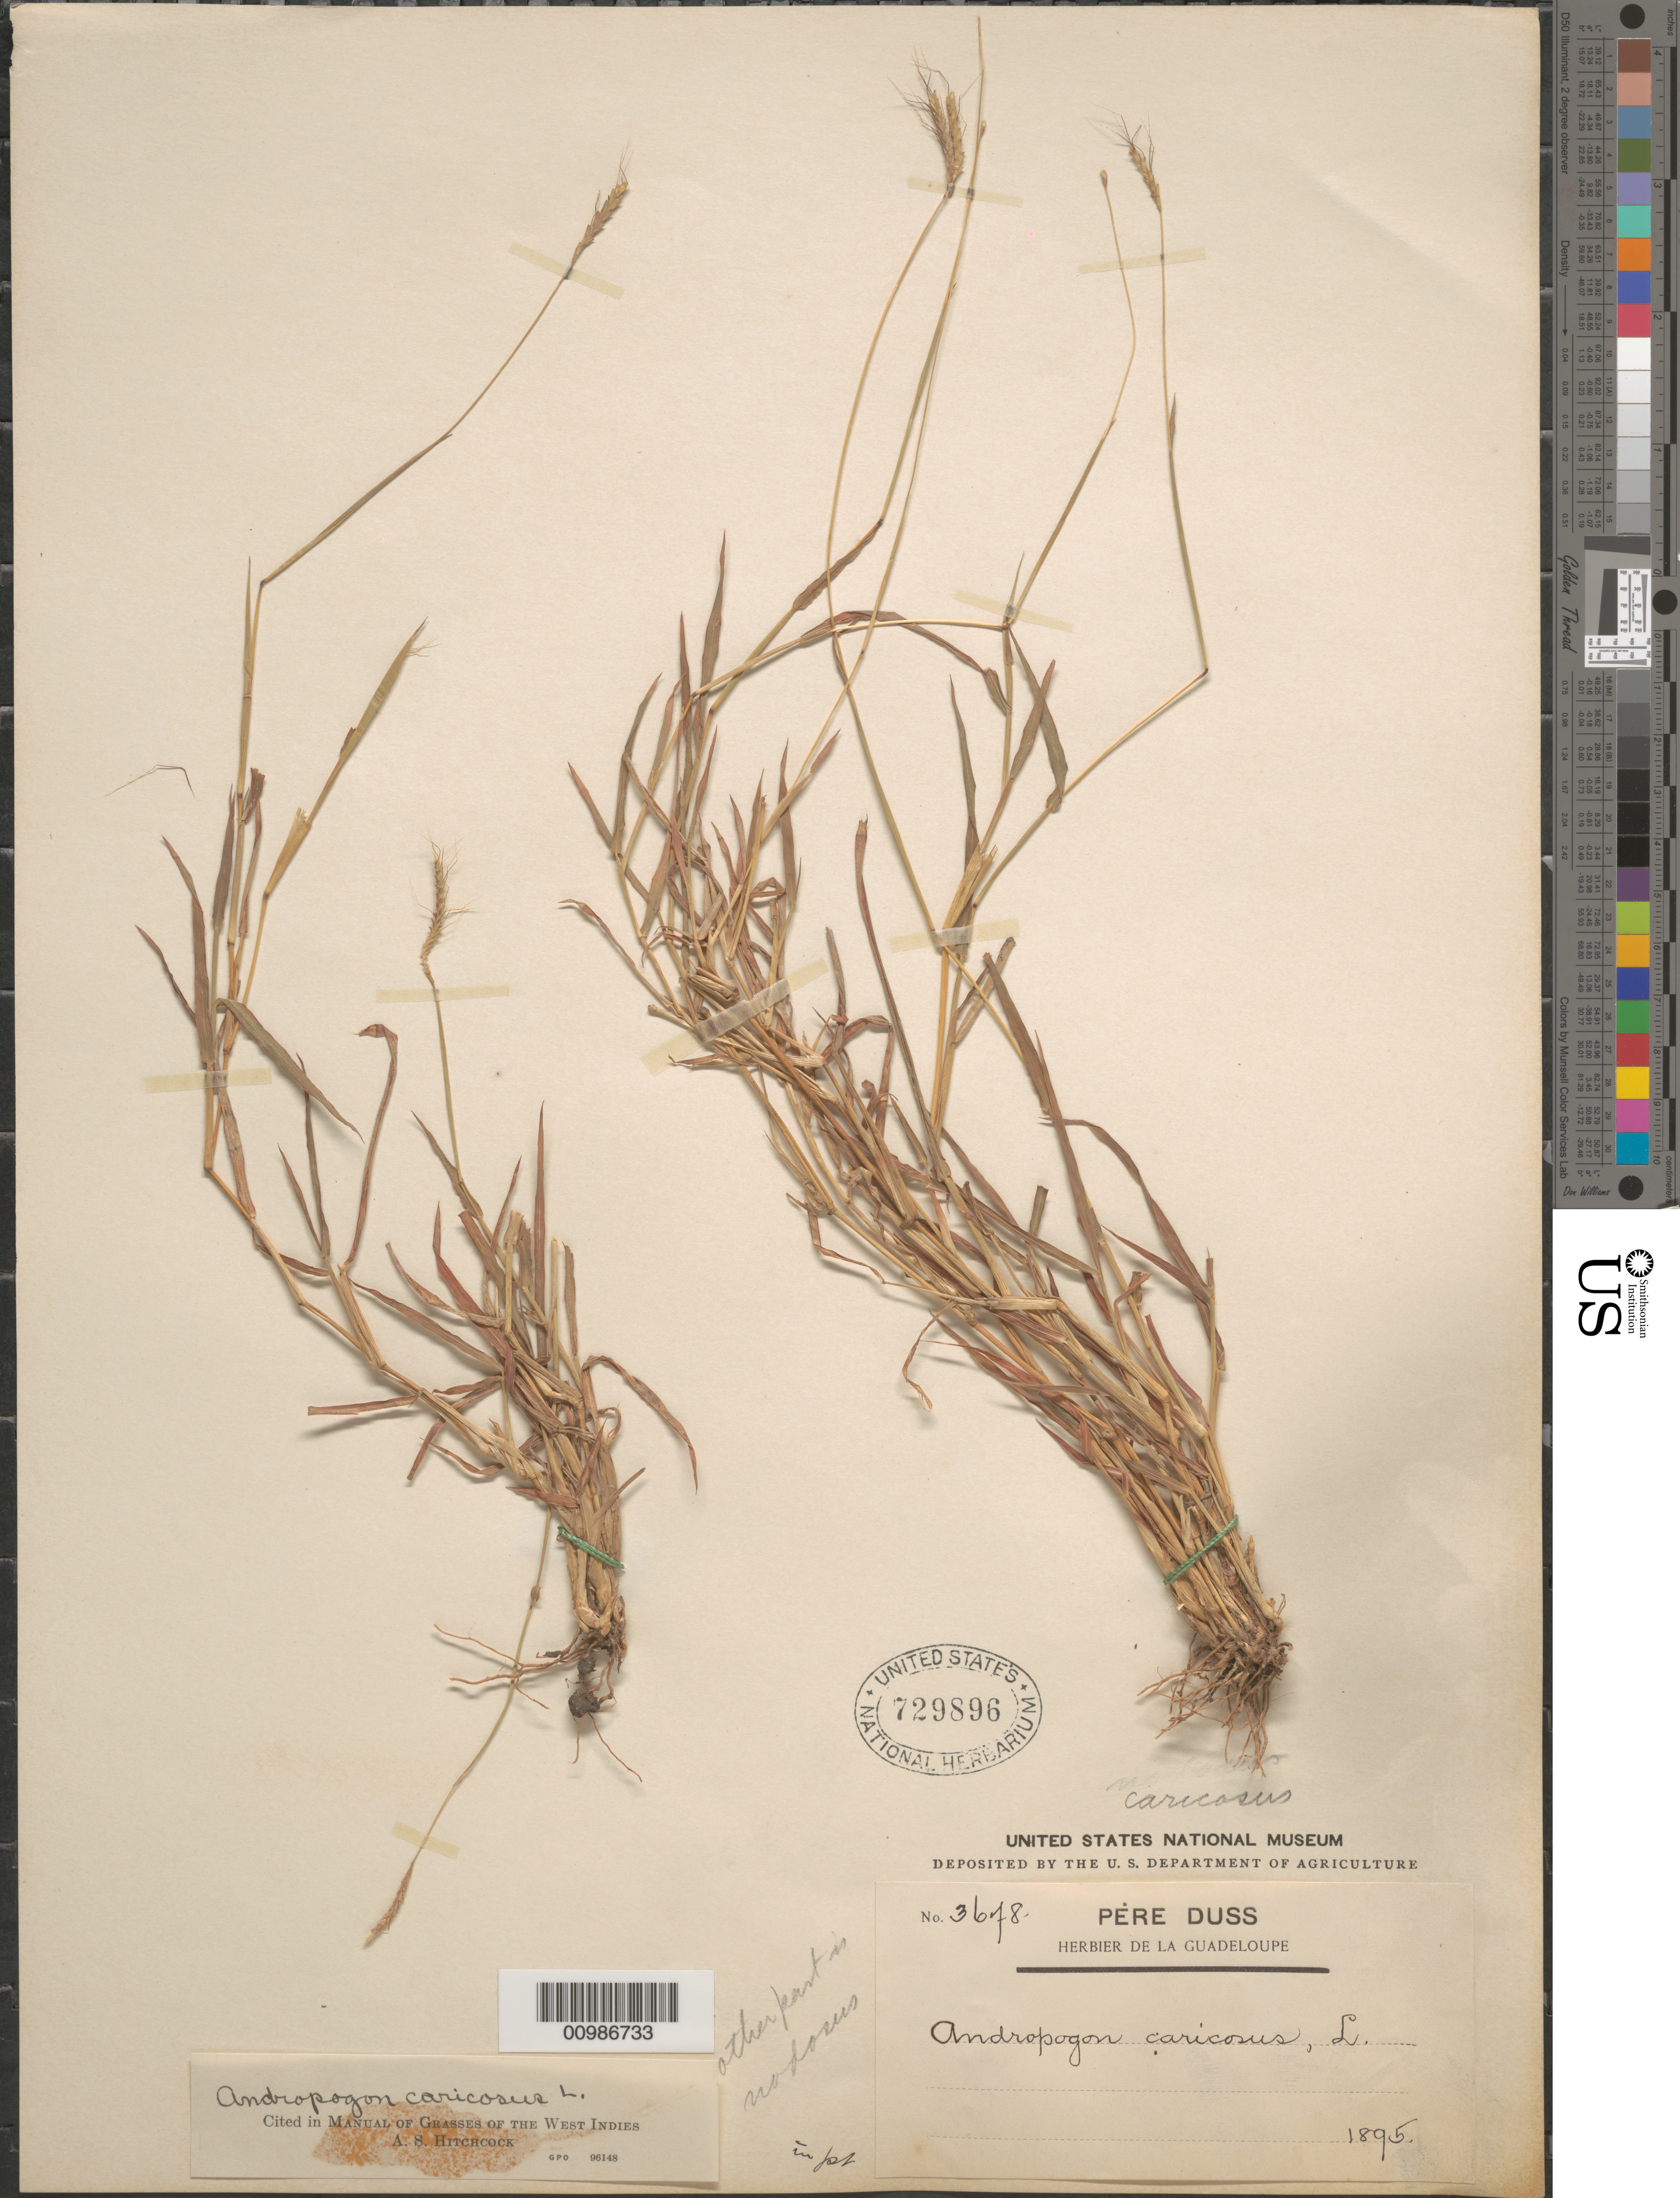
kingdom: Plantae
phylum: Tracheophyta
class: Liliopsida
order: Poales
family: Poaceae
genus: Andropogon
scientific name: Andropogon caricosus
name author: L.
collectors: Père Duss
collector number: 3678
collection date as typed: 1895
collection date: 1895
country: Guadeloupe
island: Basse Terre [Guadeloupe]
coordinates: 0 N, 0 E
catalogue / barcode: US 729896